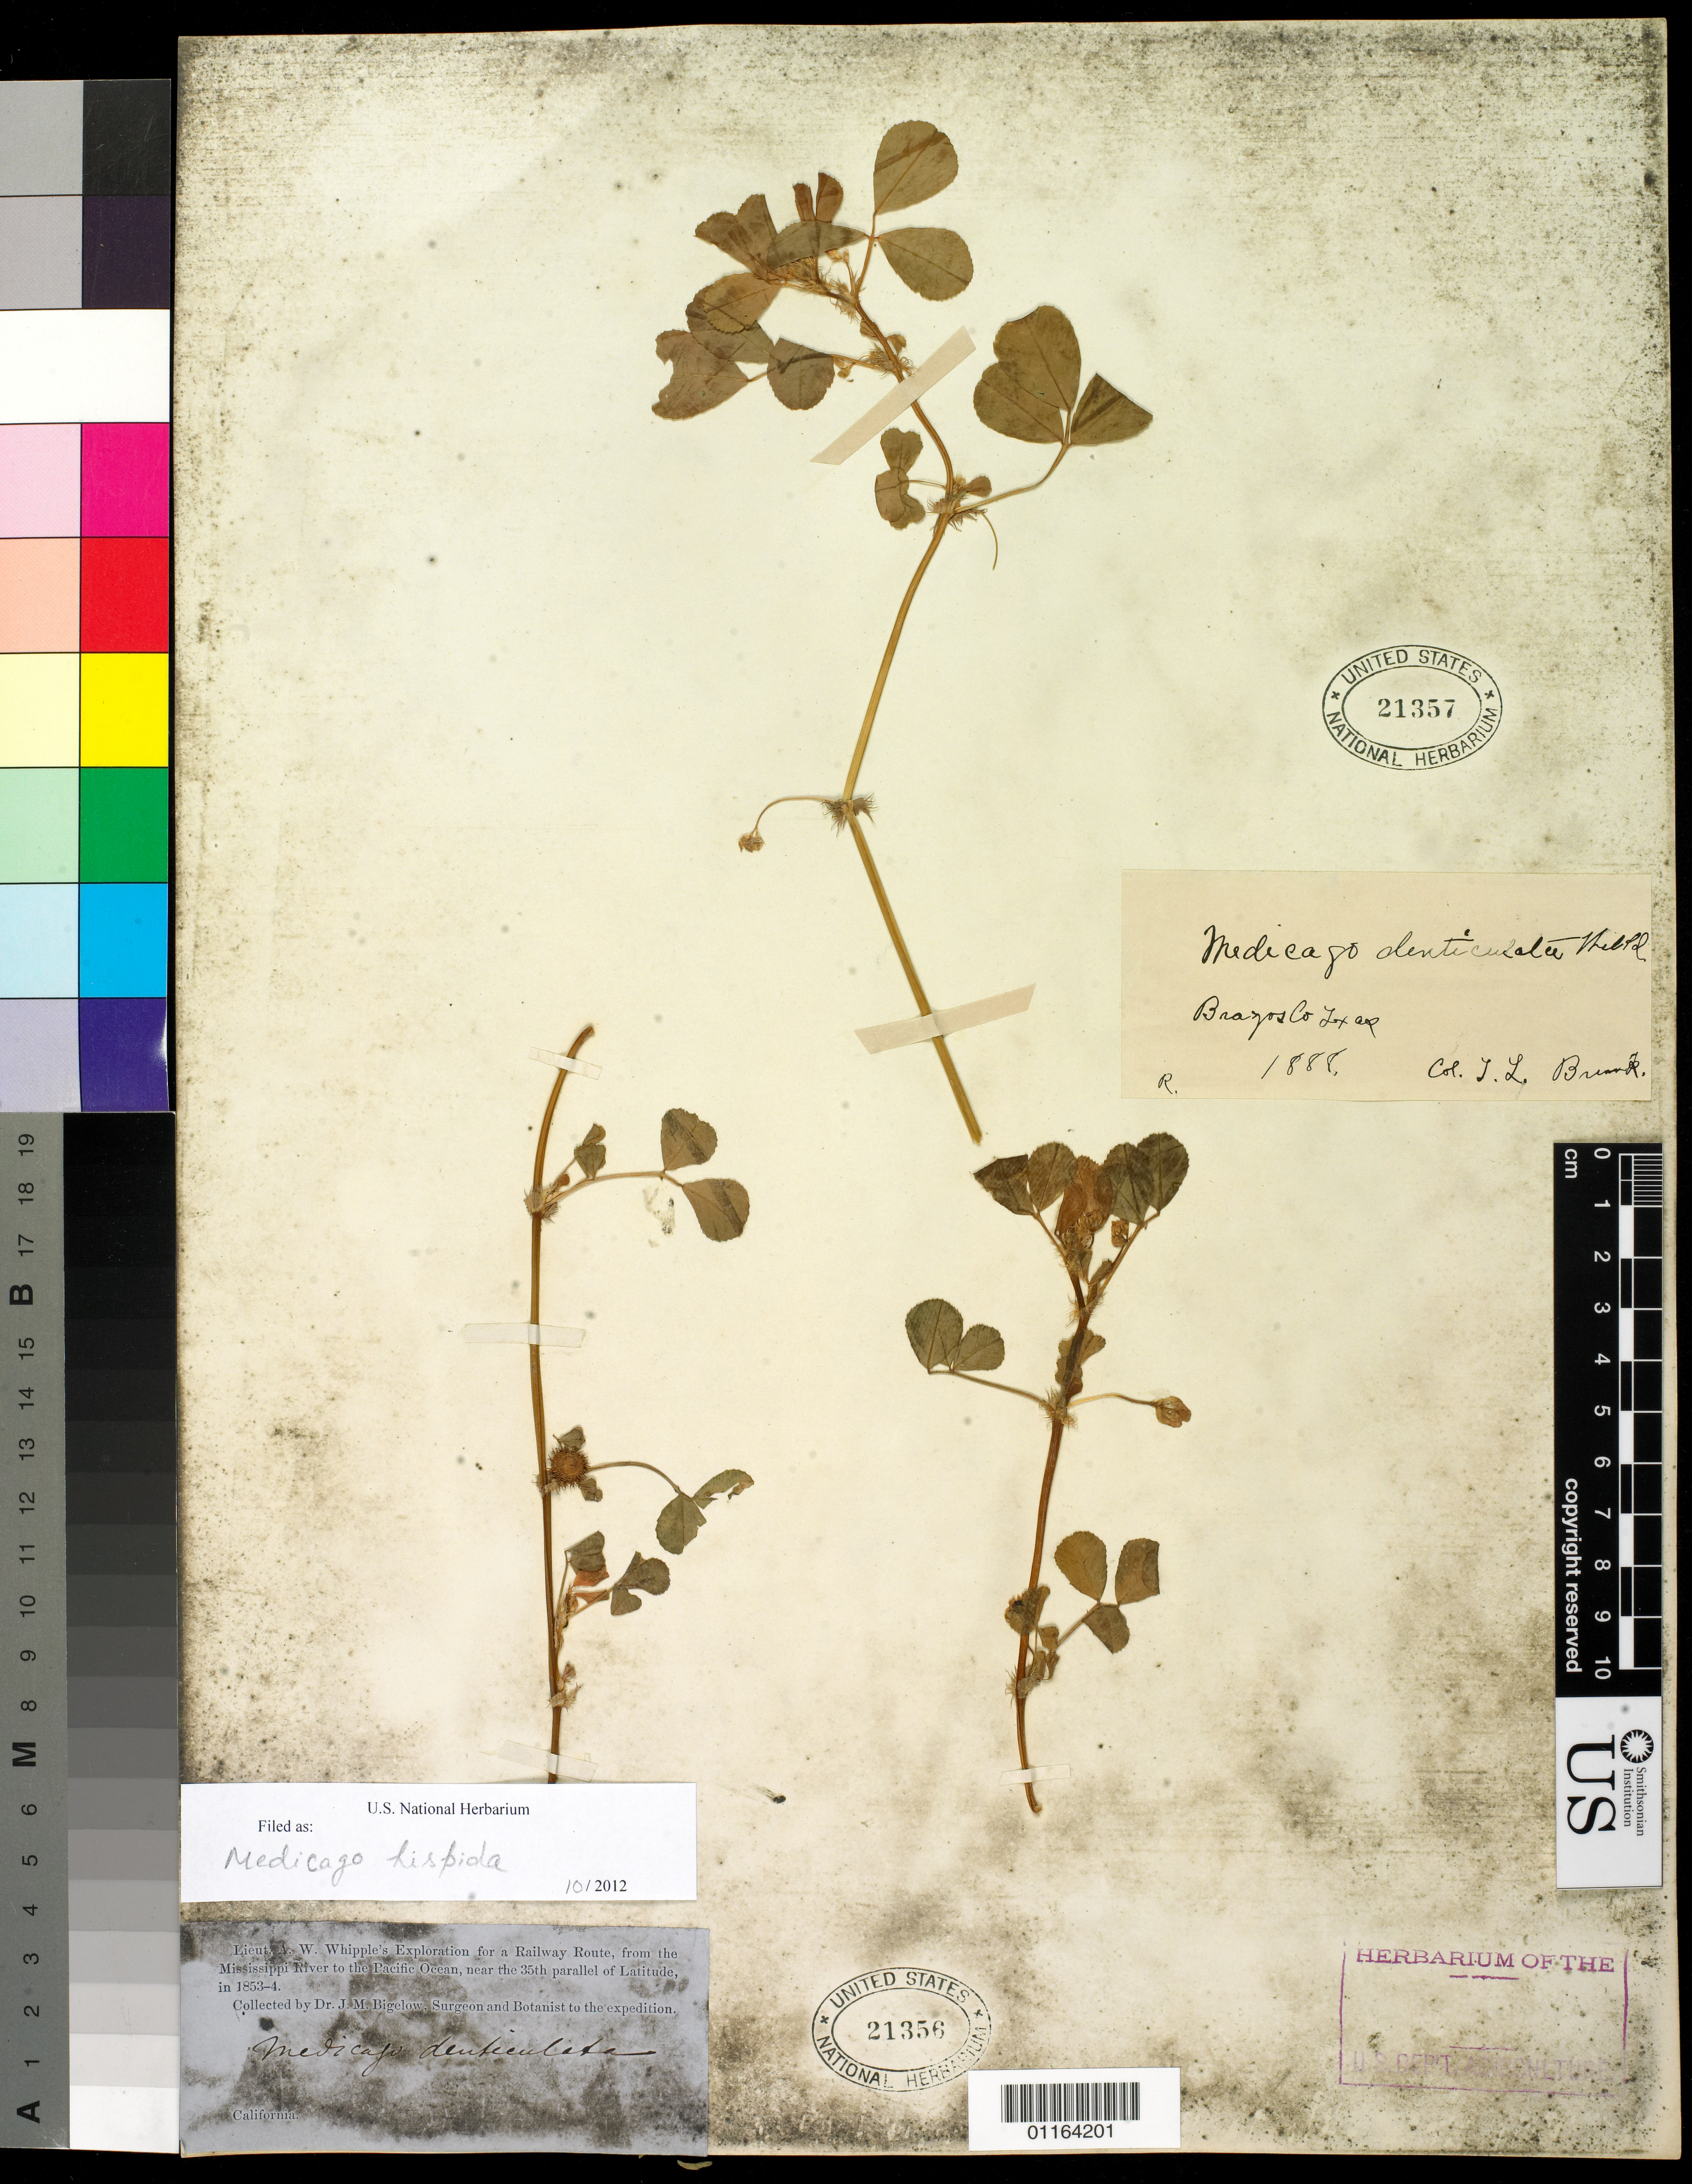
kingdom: Plantae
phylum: Tracheophyta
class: Magnoliopsida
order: Fabales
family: Fabaceae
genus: Medicago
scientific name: Medicago hispida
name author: Gaertn.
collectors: J. M. Bigelow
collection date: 1853/1854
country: United States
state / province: California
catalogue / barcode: US 21356